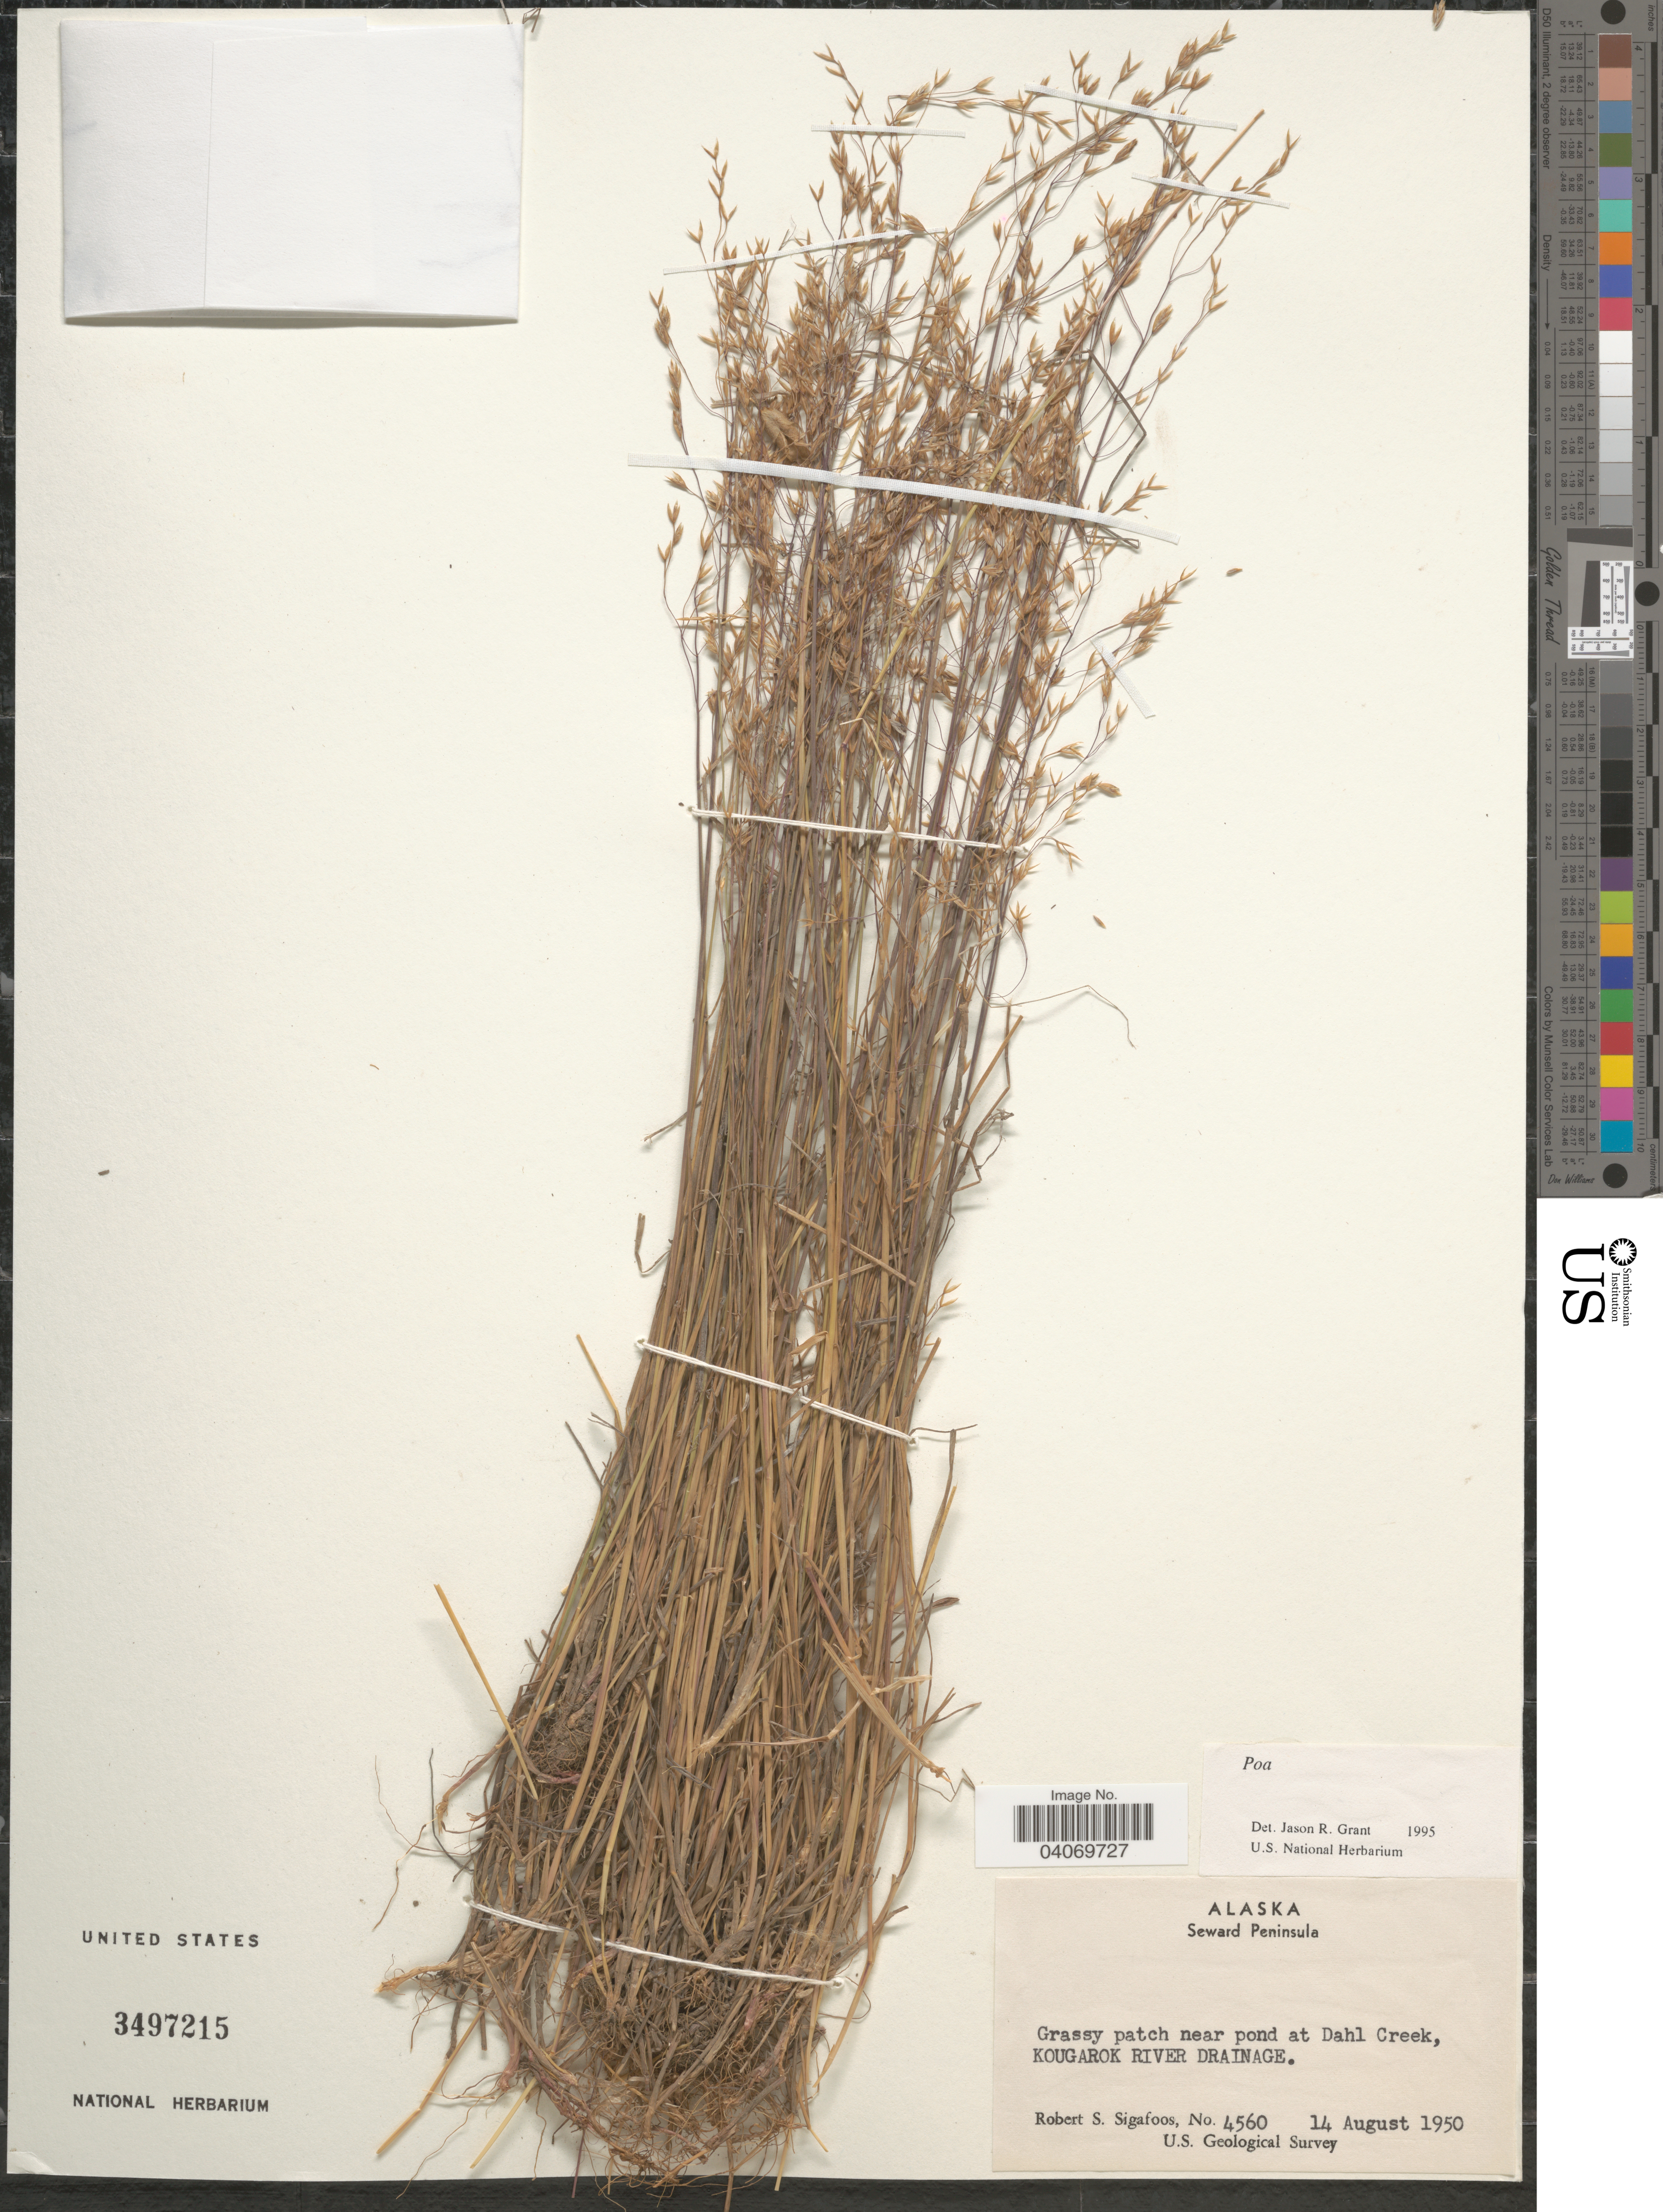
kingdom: Plantae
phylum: Tracheophyta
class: Liliopsida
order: Poales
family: Poaceae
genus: Poa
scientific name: Poa sp.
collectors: R. Sigafoos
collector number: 4560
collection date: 1950-08-14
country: United States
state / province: Alaska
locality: Seward Peninsula. Grassy patch near pond at Dahl Creek, Kougarok River Drainage. U.S. Geological Survey.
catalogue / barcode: US 3497215